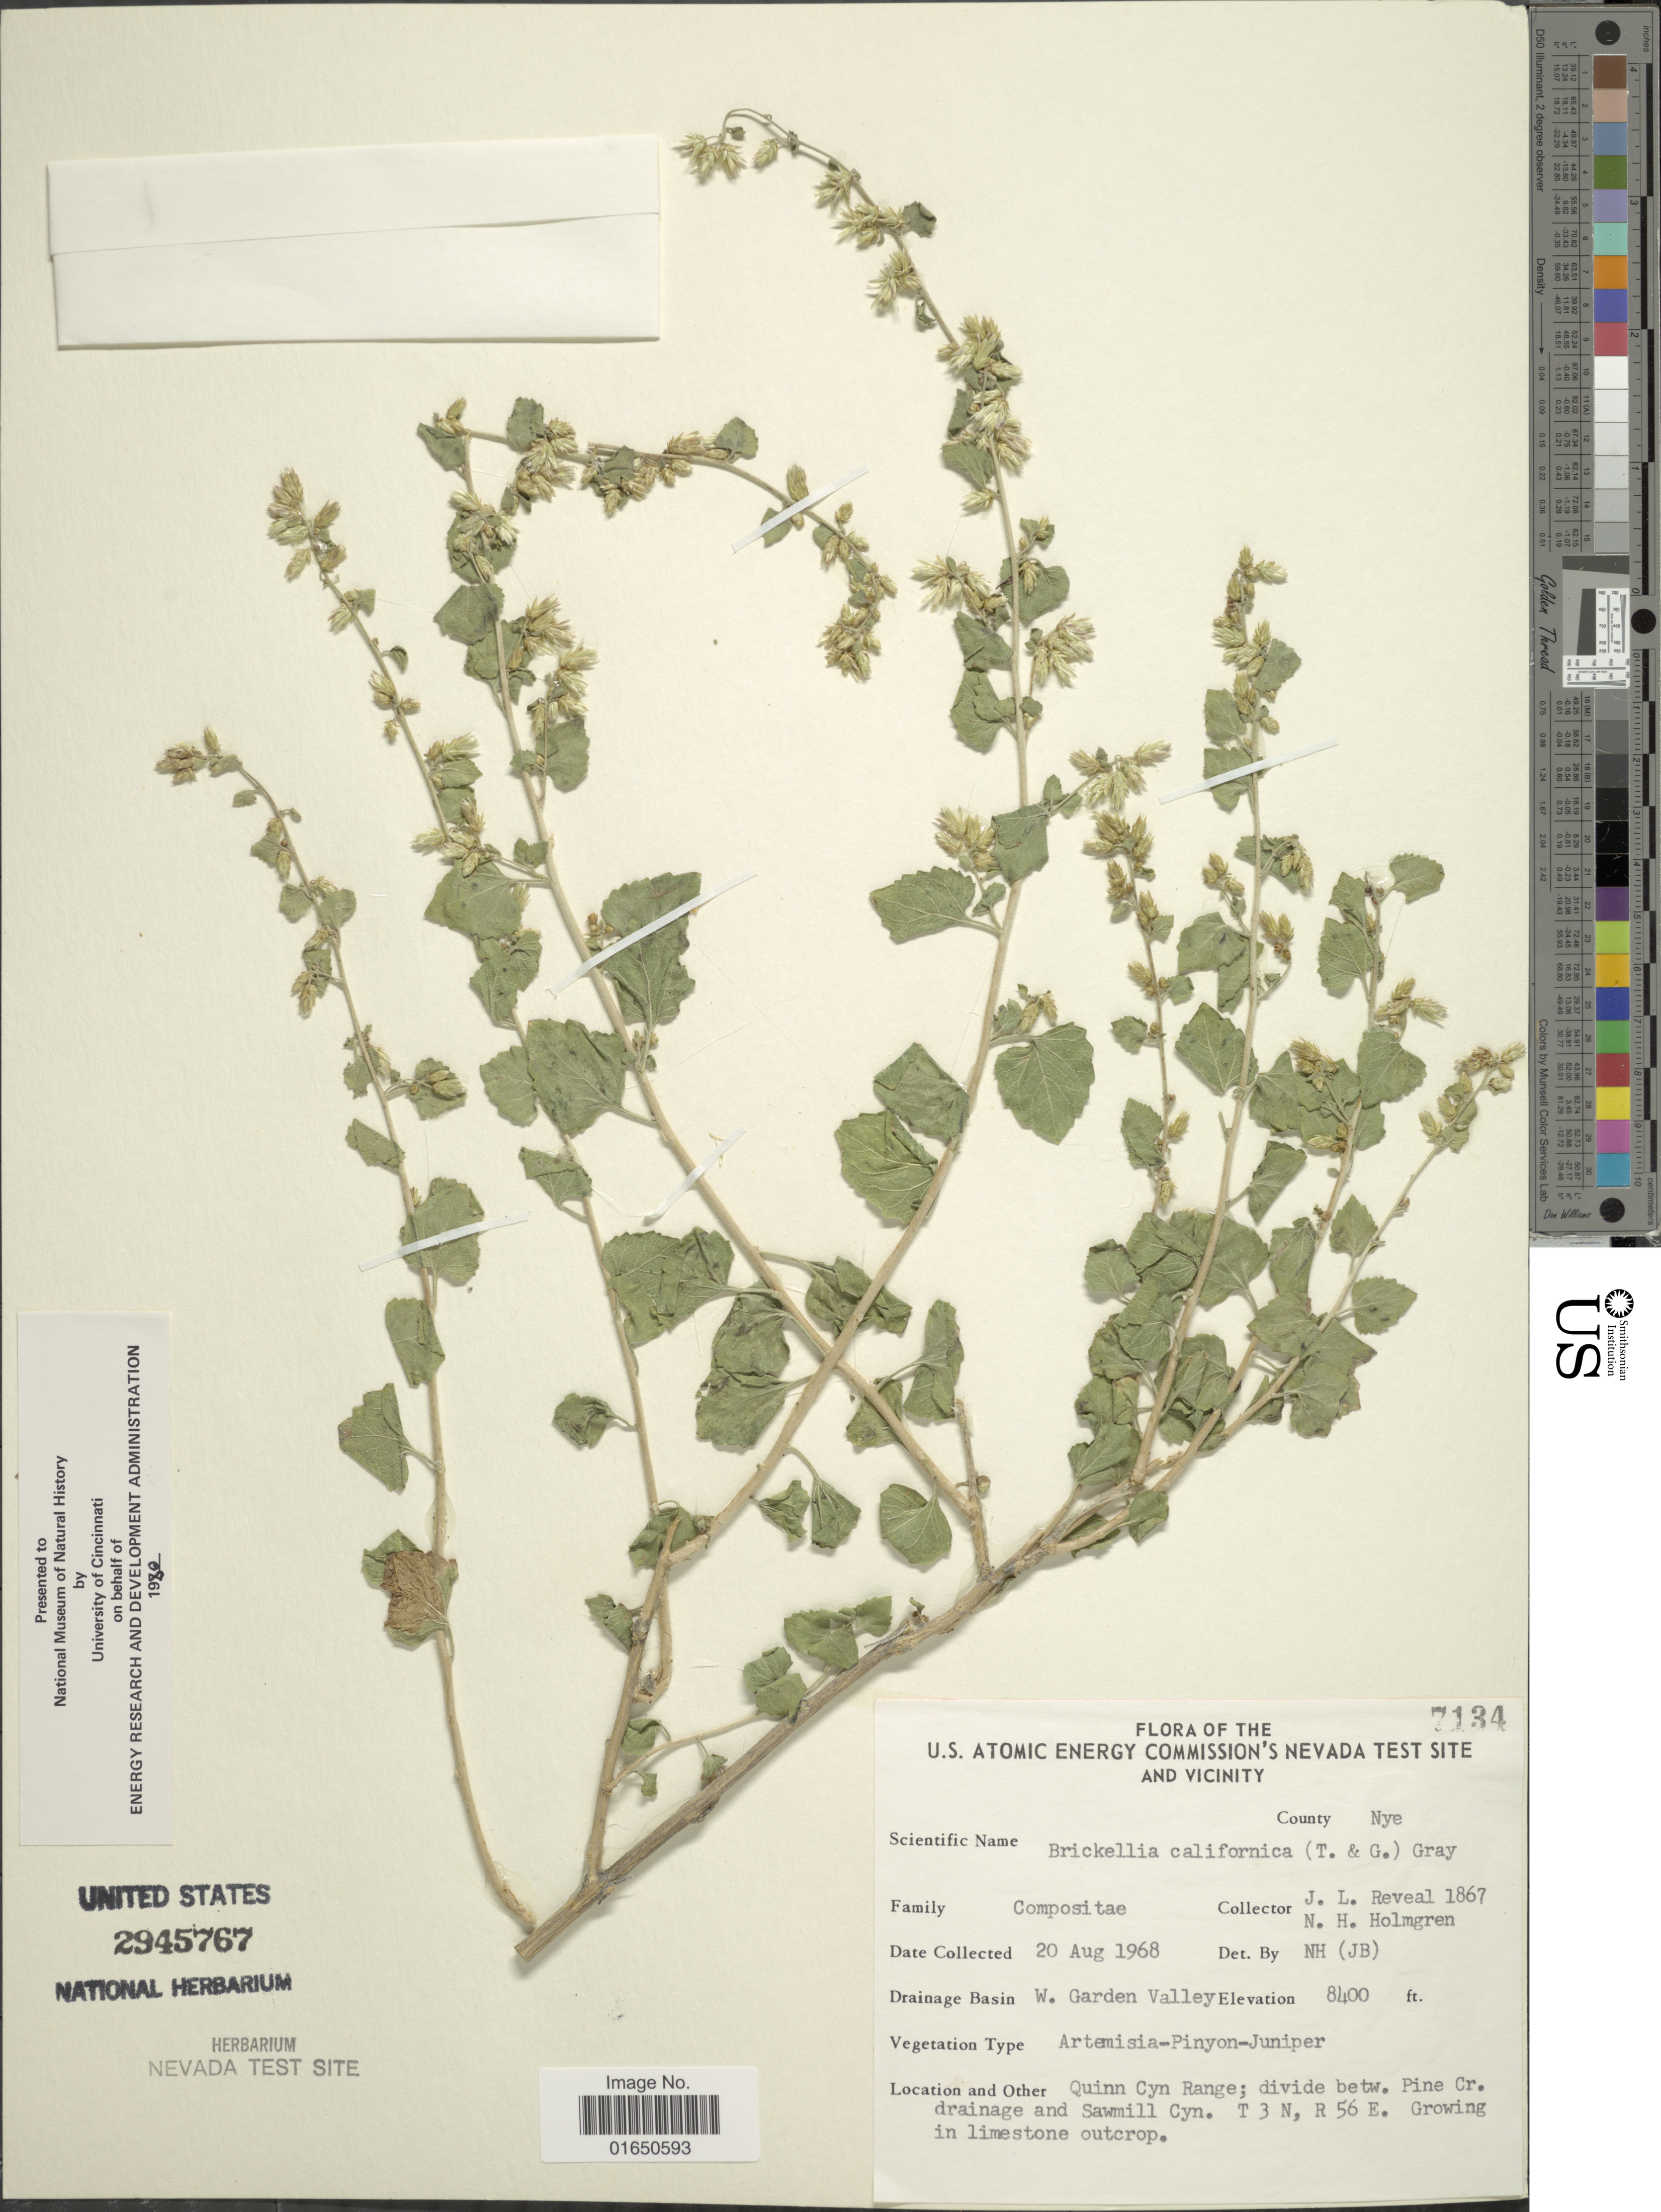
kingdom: Plantae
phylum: Tracheophyta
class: Magnoliopsida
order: Asterales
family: Asteraceae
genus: Brickellia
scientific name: Brickellia californica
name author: (Torr. & A. Gray) A. Gray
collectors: J. L. Reveal & N. H. Holmgren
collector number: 7134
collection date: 1968-08-20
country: United States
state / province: Nevada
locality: U. S. Atomic Energy Commission's Nevada's test site and vicinity. County Nye. Drainage Basin W. Grden Valley. Quinn Cyn Range; divide betw. Pine Cr. drainage and Sawmill Cyn. T 3 N, R 56 E.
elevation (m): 2560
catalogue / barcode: US 2945767